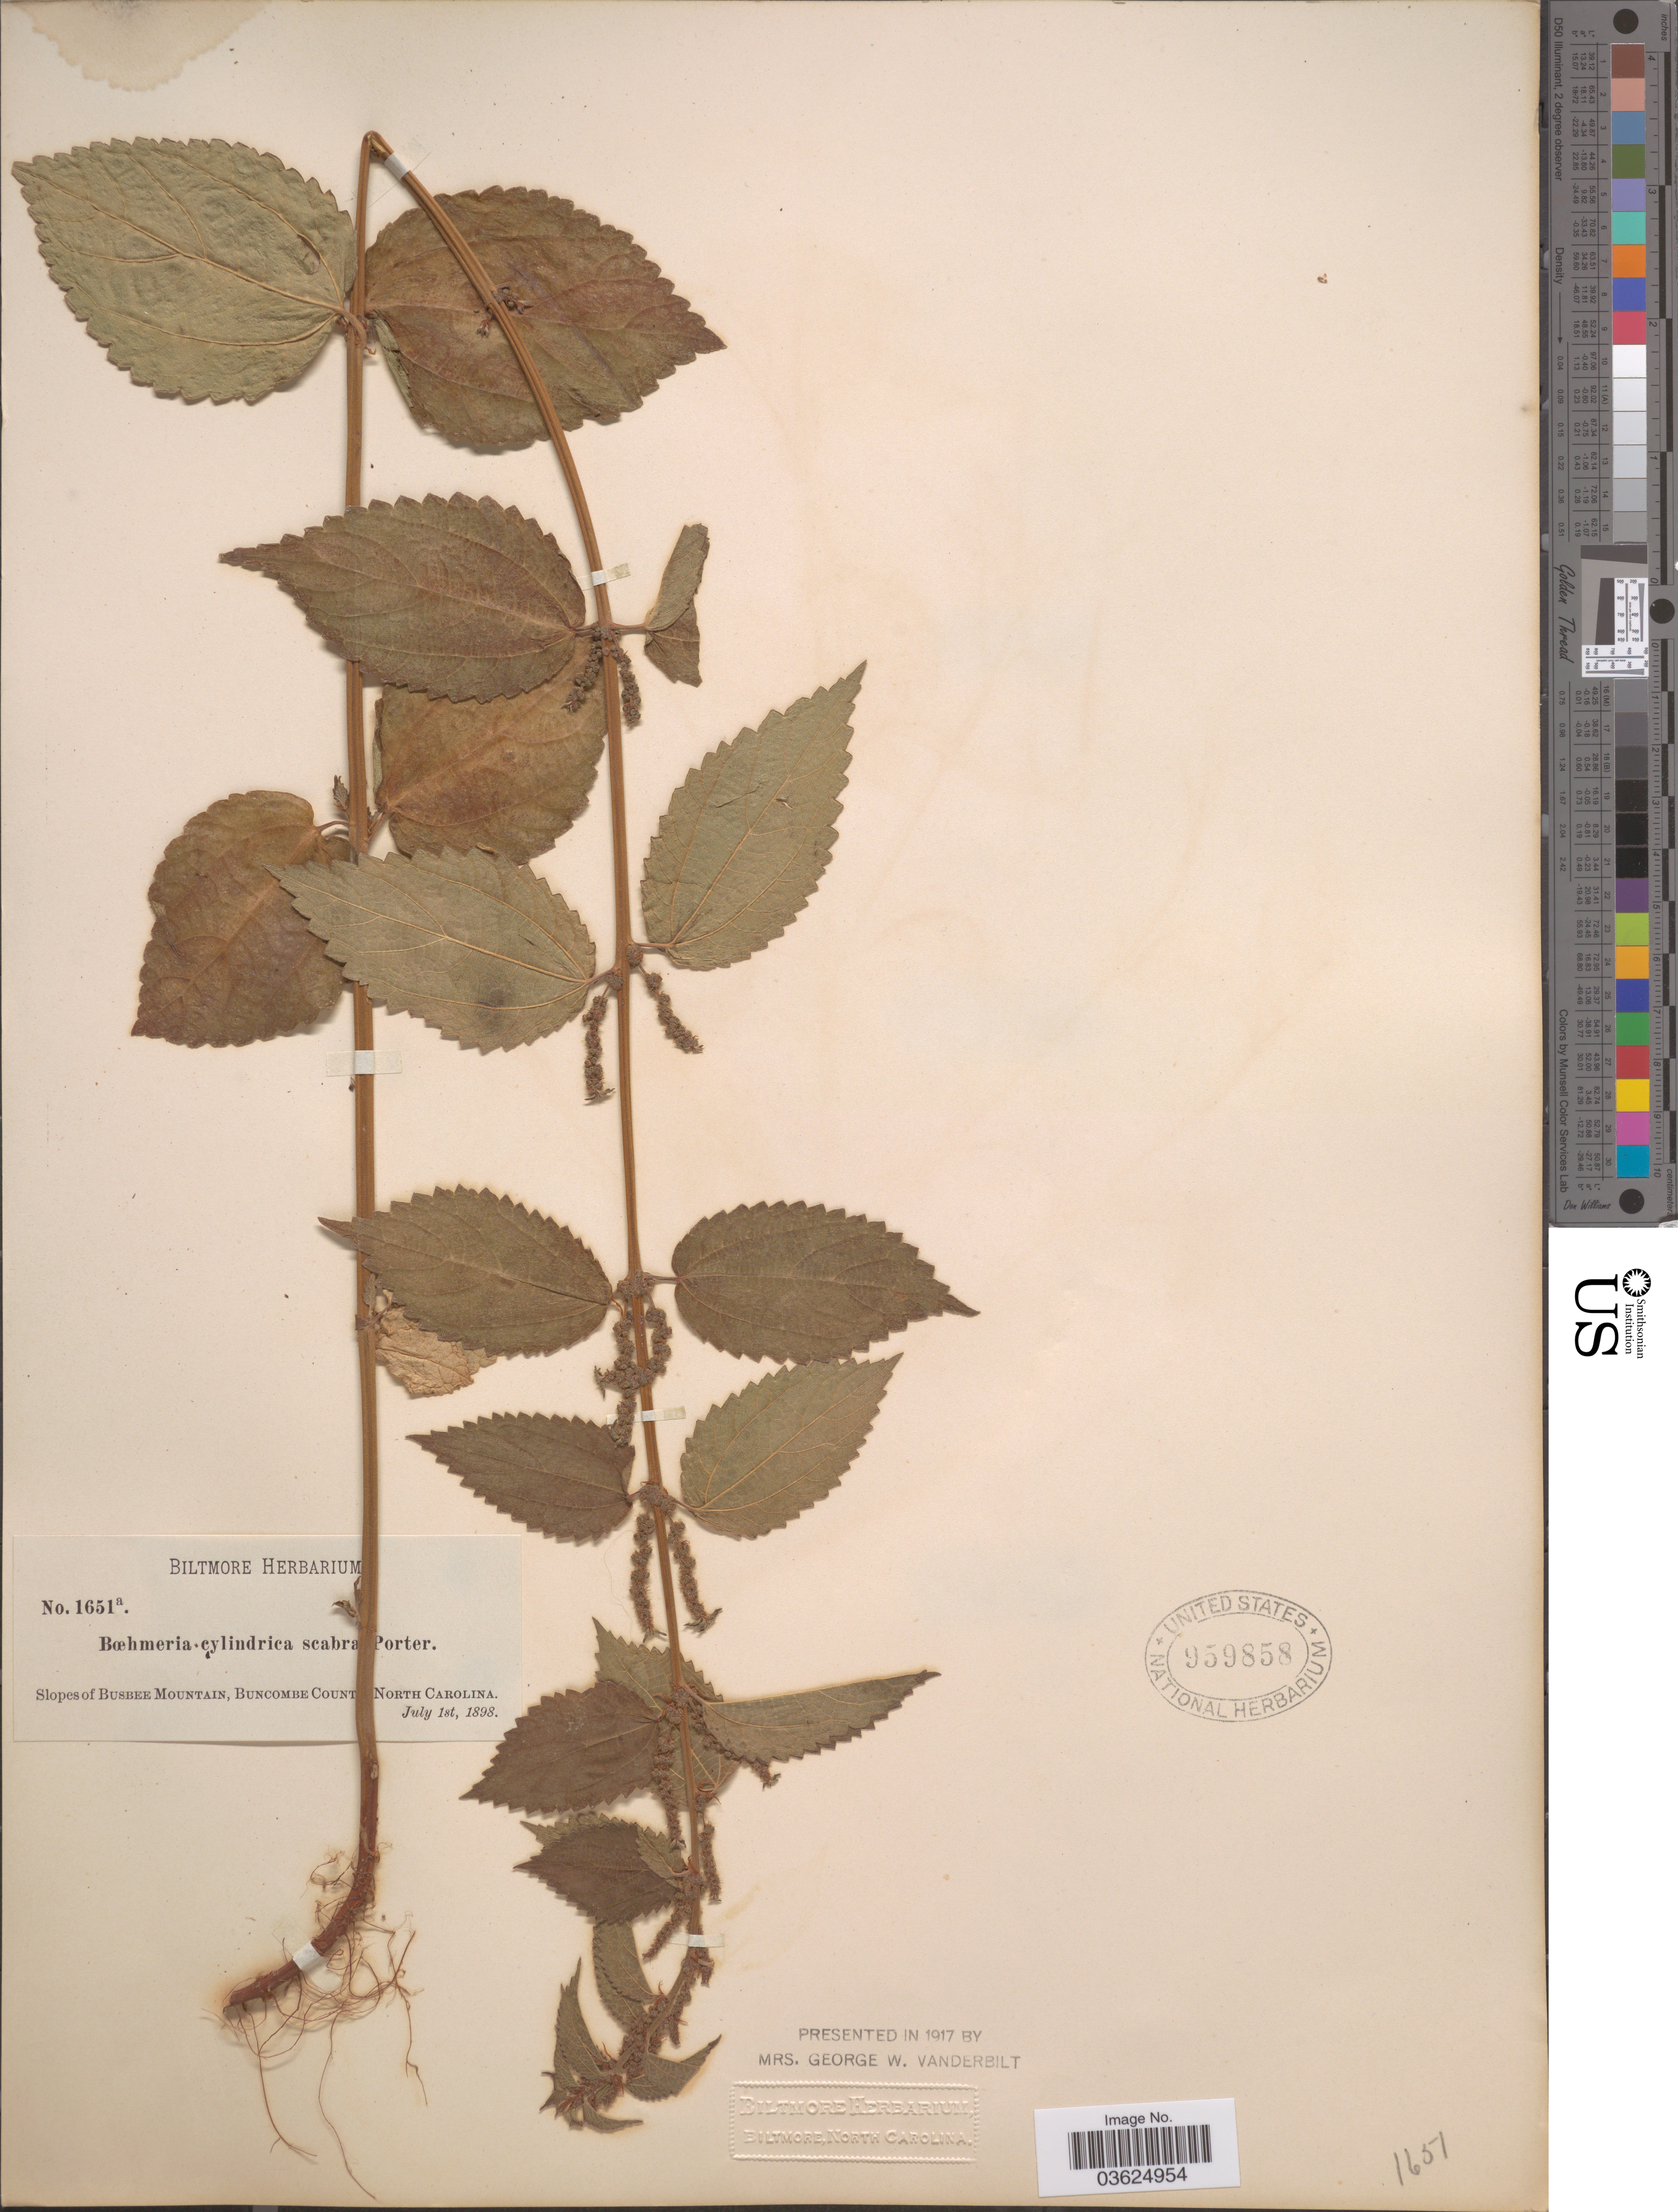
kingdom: Plantae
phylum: Tracheophyta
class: Magnoliopsida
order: Rosales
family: Urticaceae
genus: Boehmeria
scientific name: Boehmeria drummondiana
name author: Wedd.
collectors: ex herb. Biltmore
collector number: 1651a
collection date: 1898-07-01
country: United States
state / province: North Carolina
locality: Slopes of Busbee Mountains, Buncombe County.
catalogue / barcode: US 959858